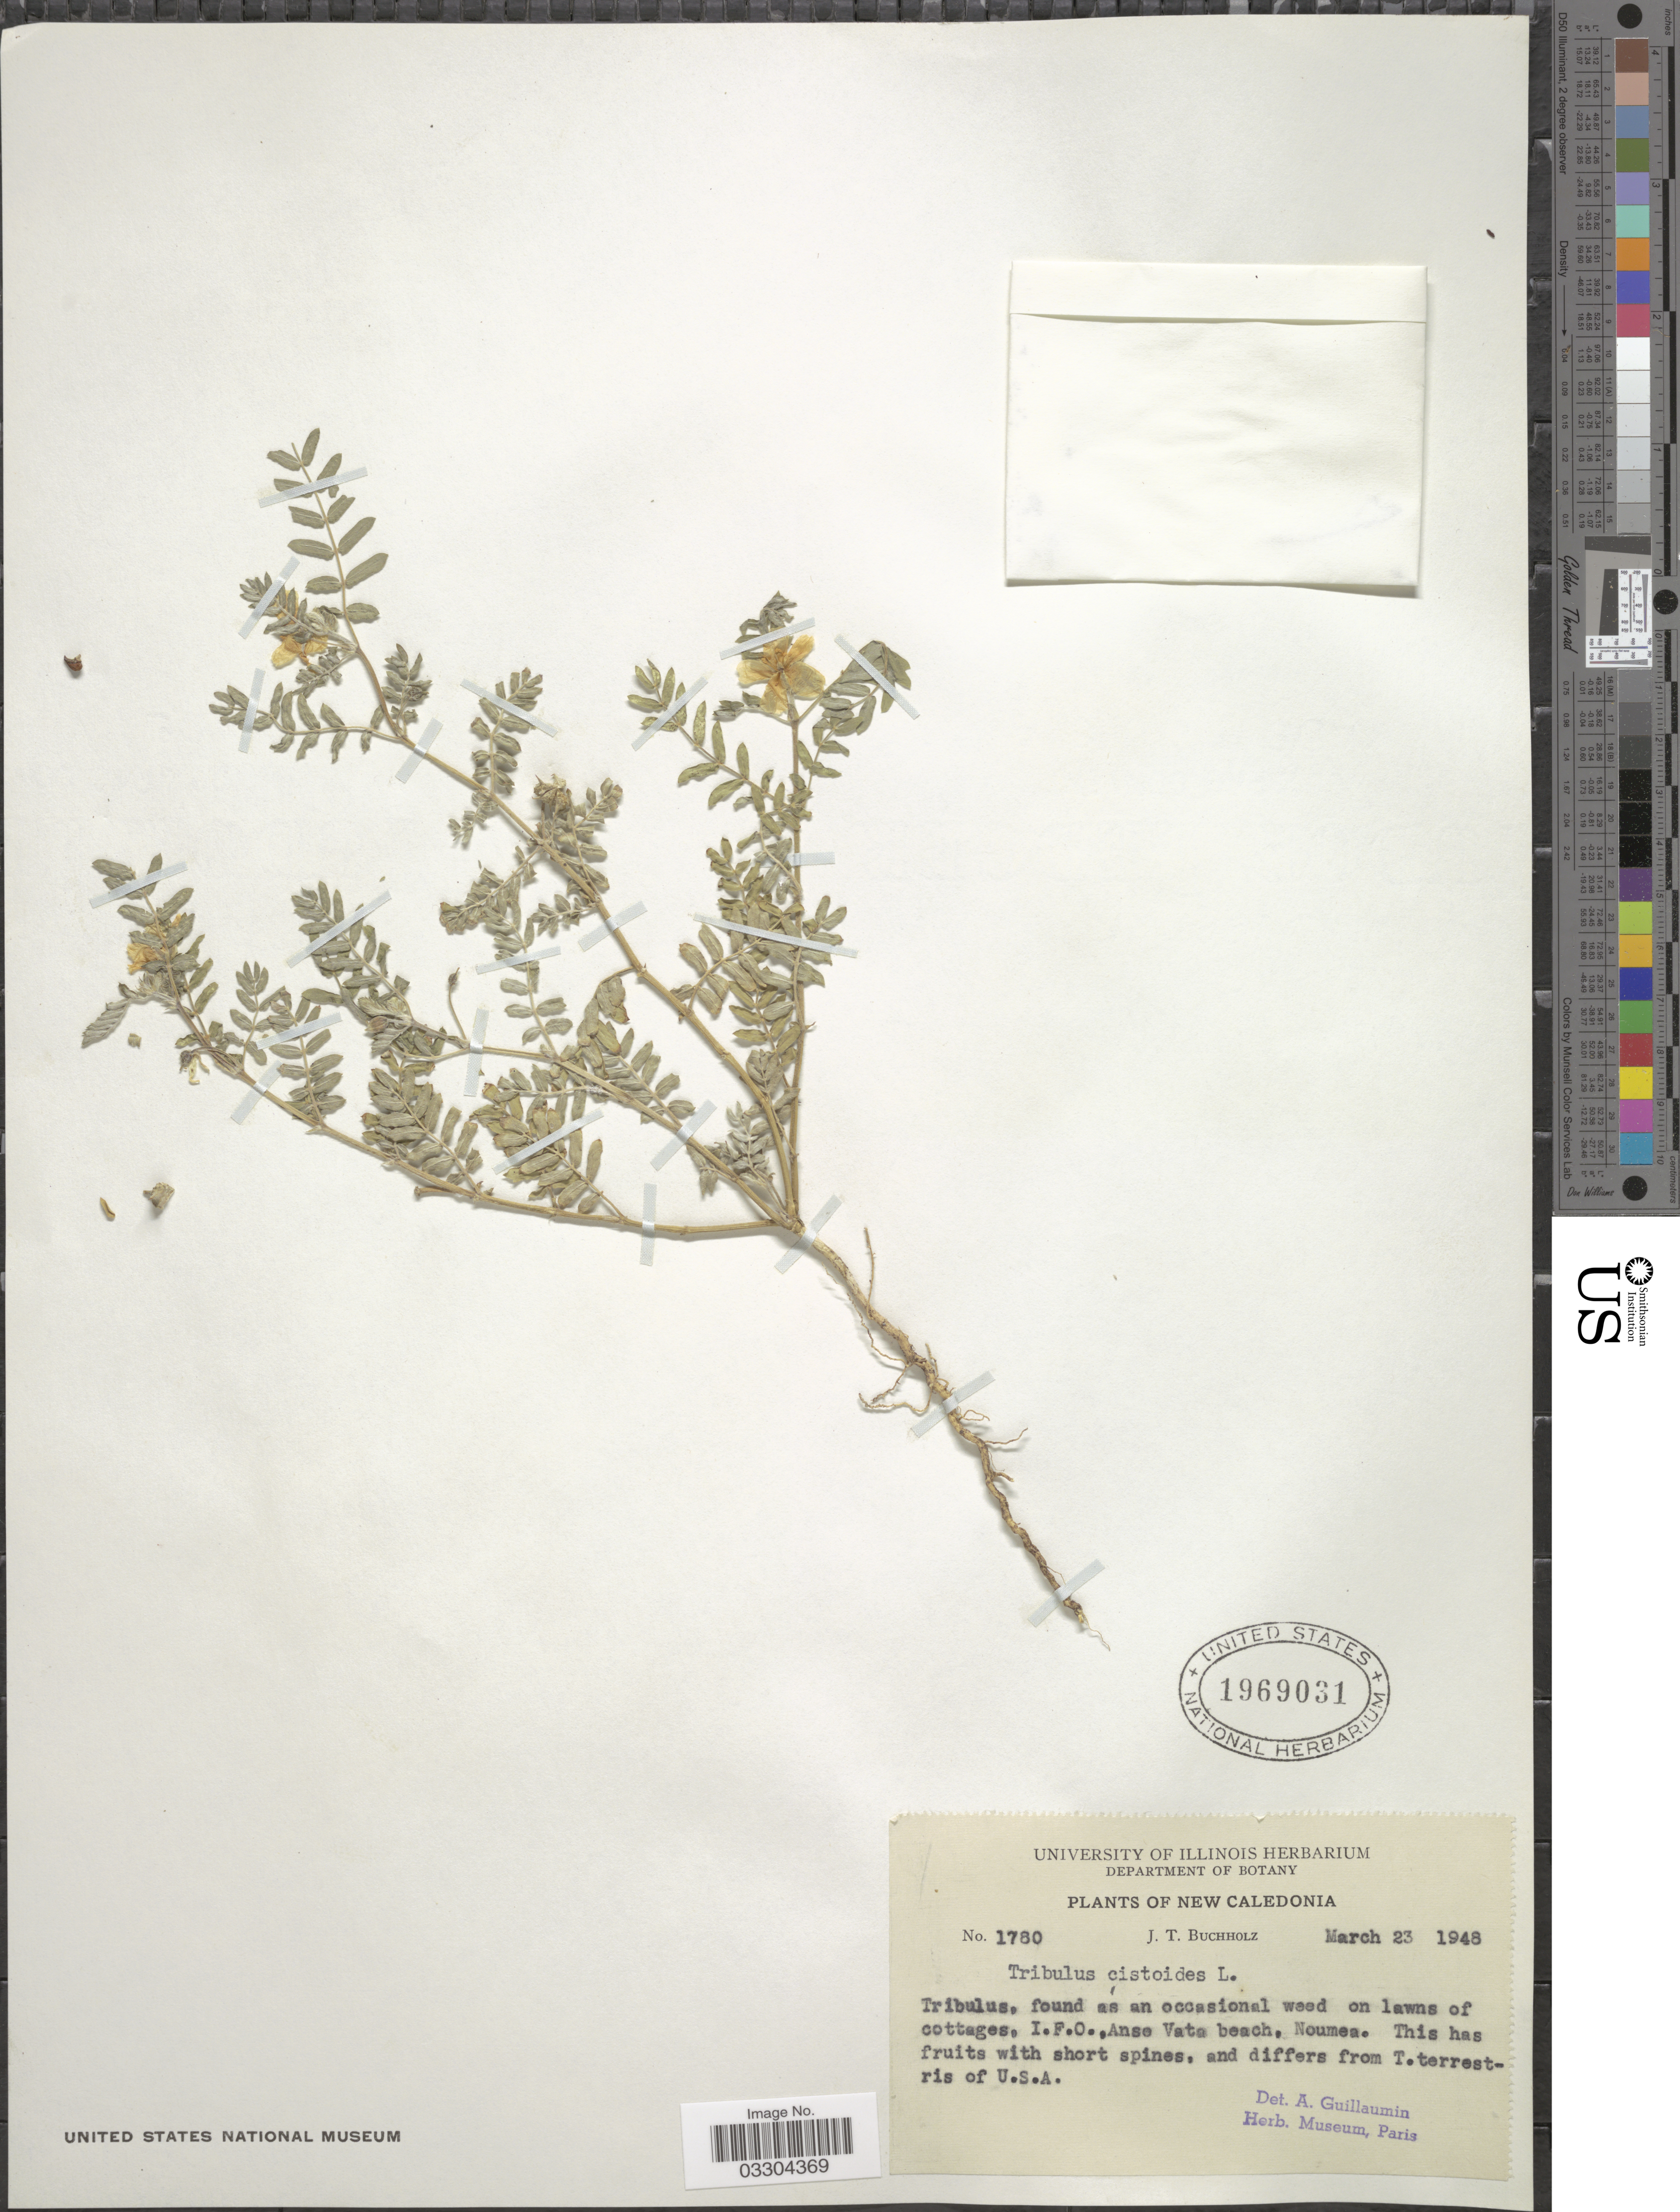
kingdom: Plantae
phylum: Tracheophyta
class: Magnoliopsida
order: Zygophyllales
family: Zygophyllaceae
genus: Tribulus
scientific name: Tribulus cistoides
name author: L.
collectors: J. T. Buchholz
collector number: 1780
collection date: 1948-03-23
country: New Caledonia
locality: Lawn of cottages, I. F. O., Anse Vata beach, Noumea.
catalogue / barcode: US 1969031